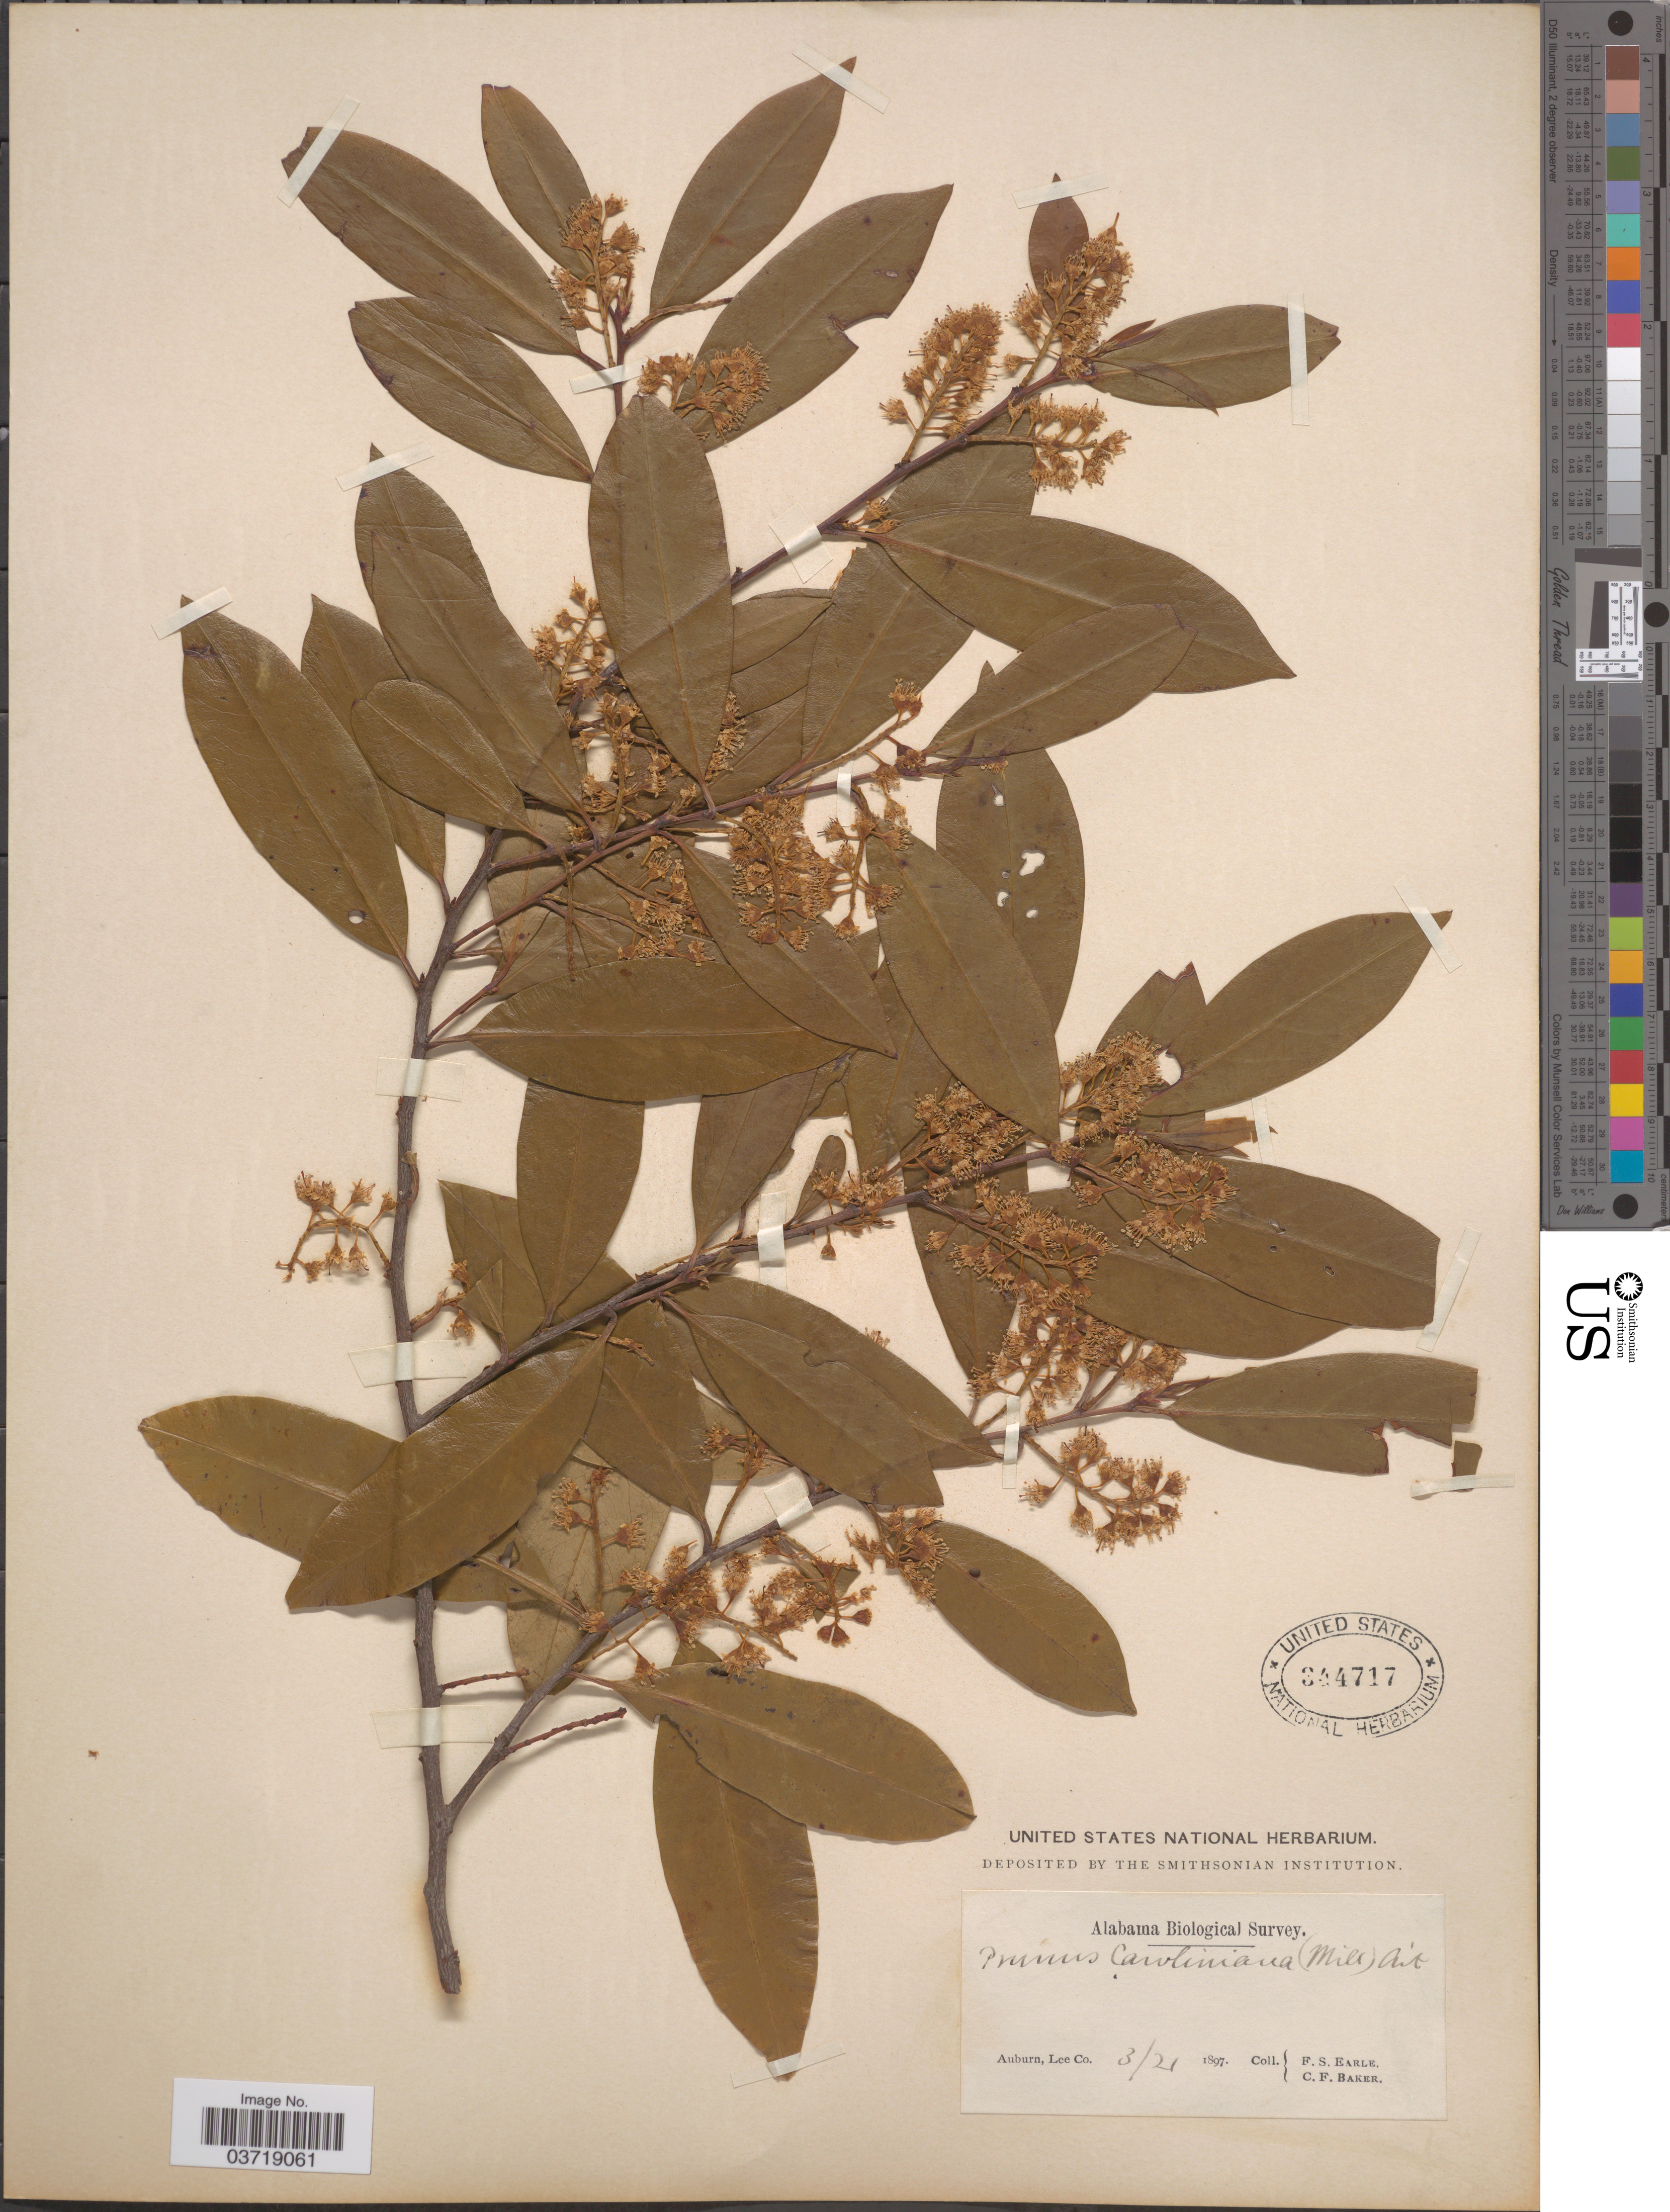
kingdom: Plantae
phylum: Tracheophyta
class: Magnoliopsida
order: Rosales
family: Rosaceae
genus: Prunus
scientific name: Prunus caroliniana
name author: (Mill.) Aiton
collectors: F. S. Earle & C. F. Baker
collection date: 1897-03-21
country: United States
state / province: Alabama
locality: Auburn, Lee Co.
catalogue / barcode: US 344717